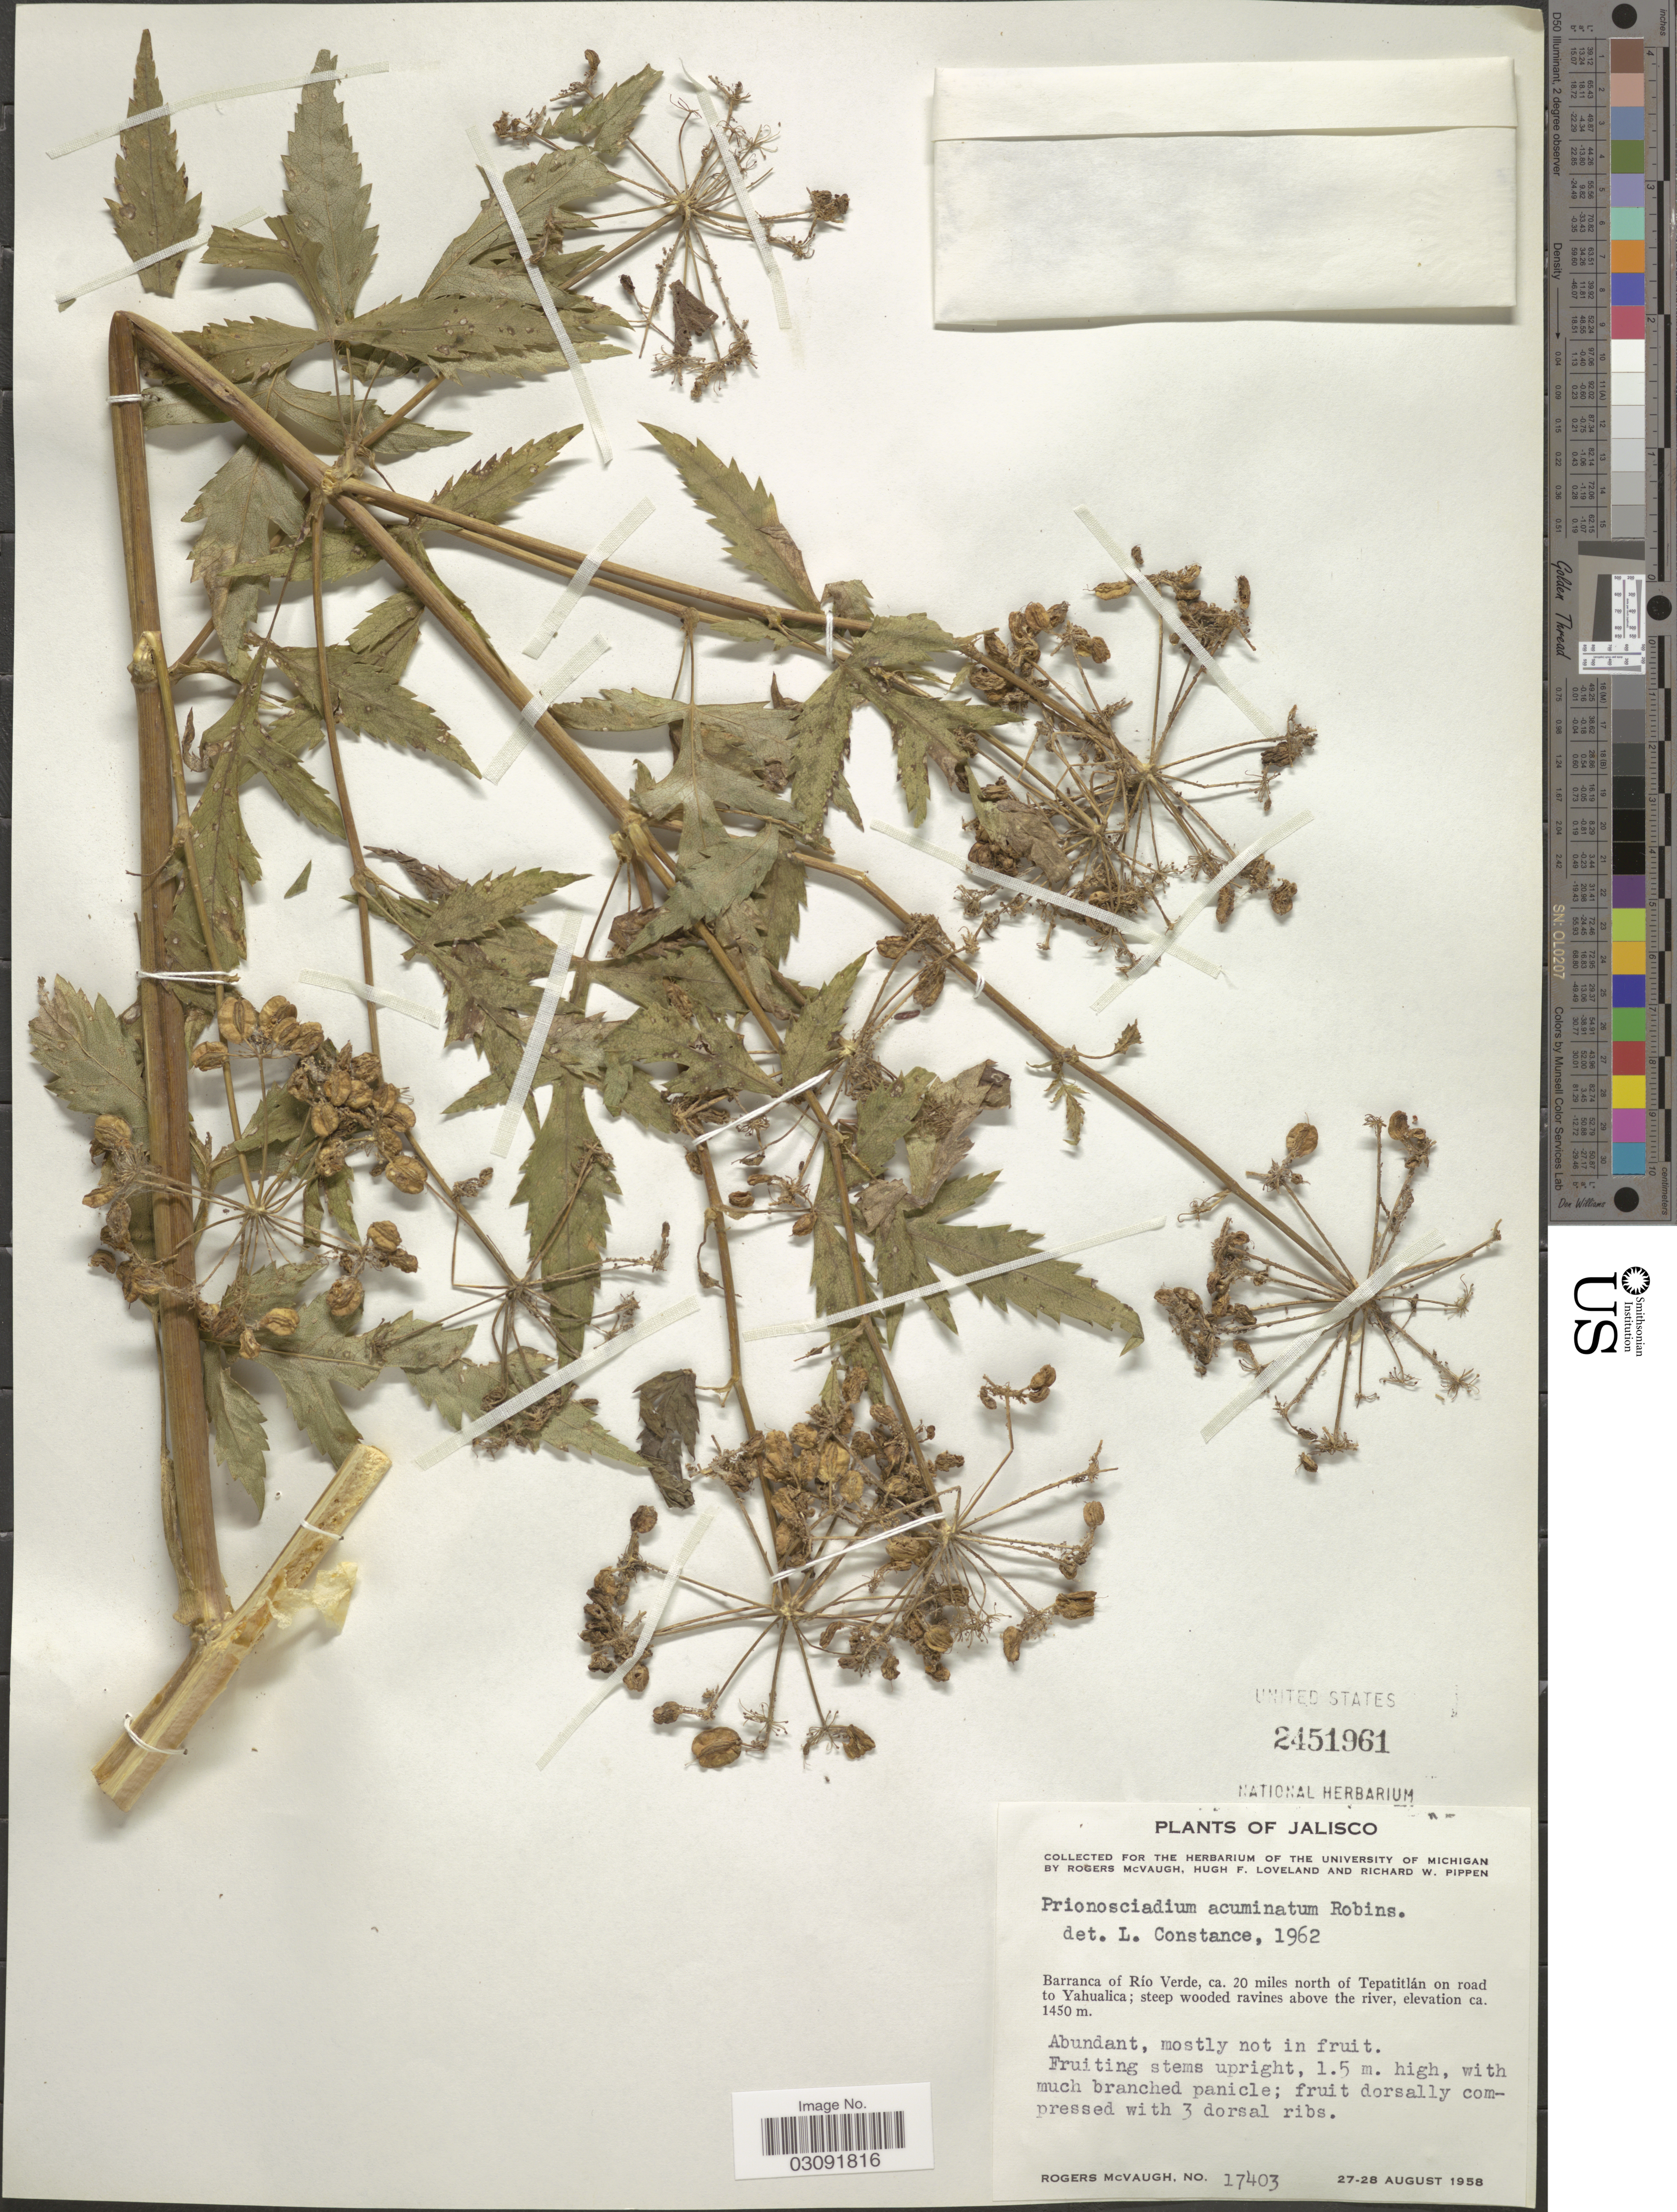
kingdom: Plantae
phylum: Tracheophyta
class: Magnoliopsida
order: Apiales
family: Apiaceae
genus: Prionosciadium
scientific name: Prionosciadium acuminatum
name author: B.L. Rob. ex J.M. Coult. & Rose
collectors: R. McVaugh, H. Loveland & R. W. Pippen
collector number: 17403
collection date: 1958-08-27/1958-08-28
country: Mexico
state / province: Jalisco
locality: Barranca of Río Verde, ca. 20 miles north of Tepatitlán on road to Yahualica; steep wooded ravines above the river.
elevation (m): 1450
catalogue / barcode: US 2451961